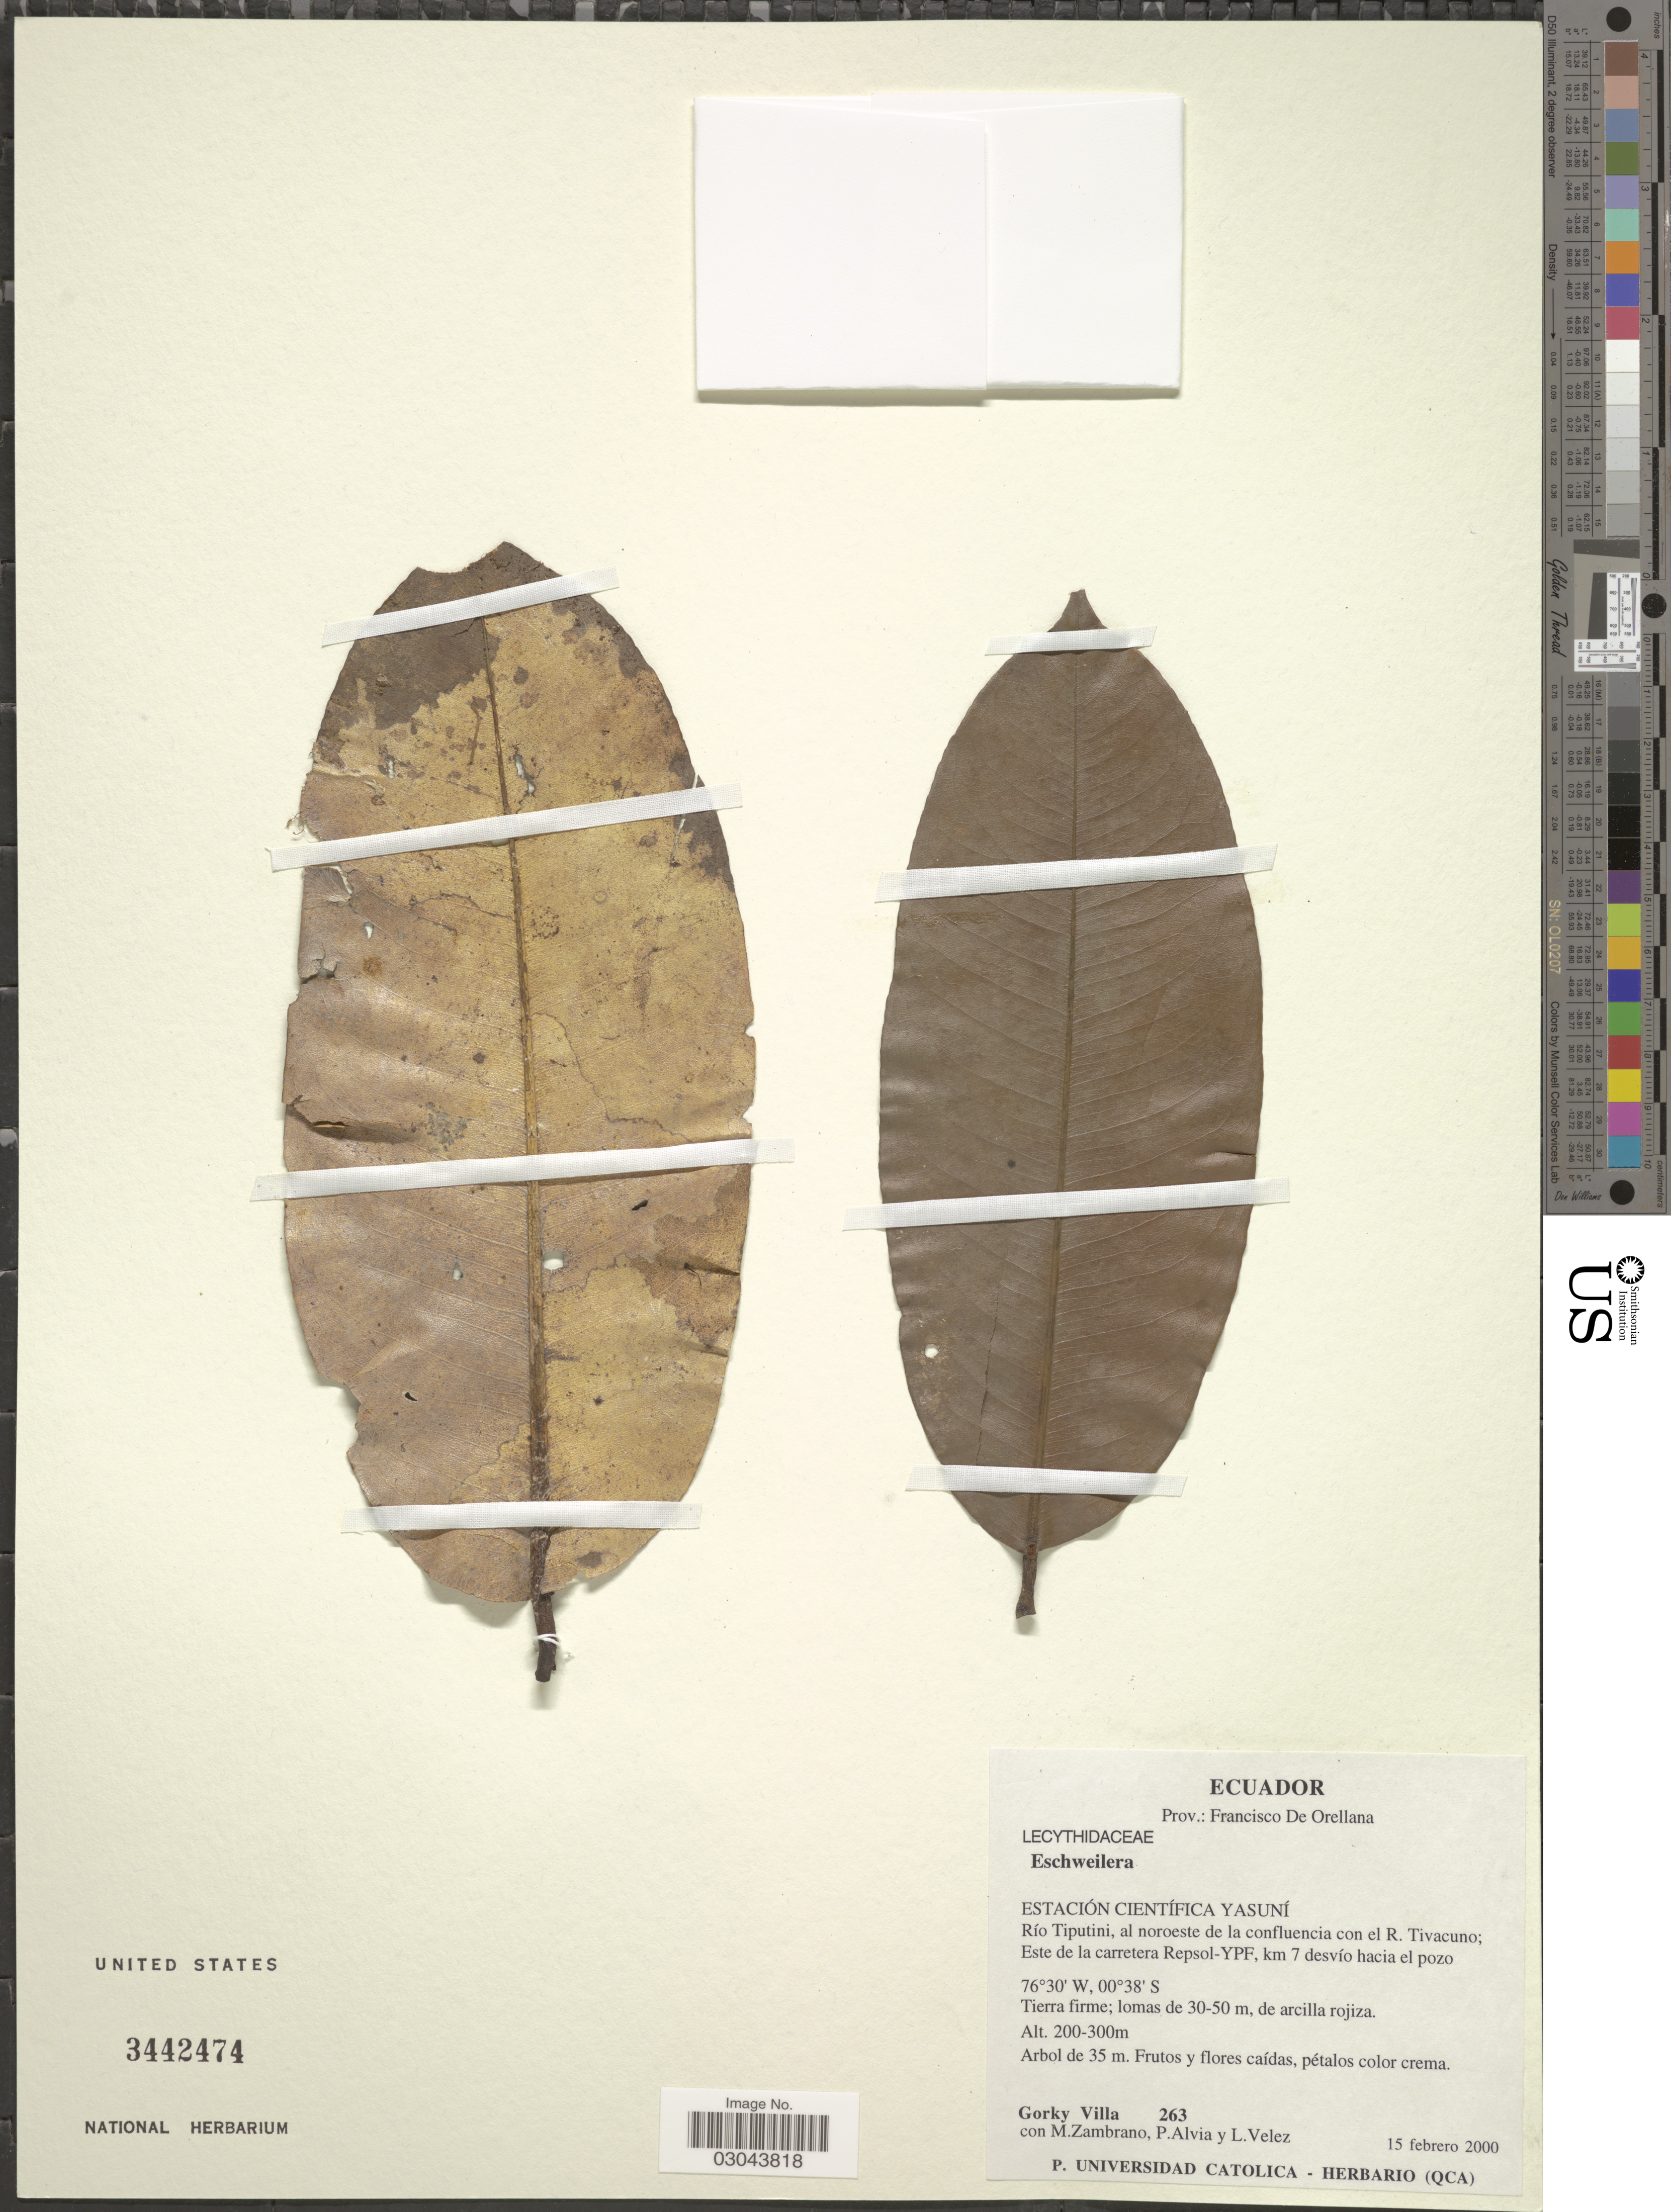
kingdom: Plantae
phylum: Tracheophyta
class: Magnoliopsida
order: Ericales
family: Lecythidaceae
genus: Eschweilera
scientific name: Eschweilera sp.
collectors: G. Villa, M. Zambrano, P. Alvia & L. Velez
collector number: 263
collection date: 2000-02-15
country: Ecuador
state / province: Orellana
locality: Prov.: Francisco De Orellana. Estación Científica Yasuní. Río Tiputini, al noroeste de la confluencia con el R. Tivacuno; Este de la carretera Repsol-YPF, km 7 desvío hacia el pozo.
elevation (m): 200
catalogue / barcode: US 3442474